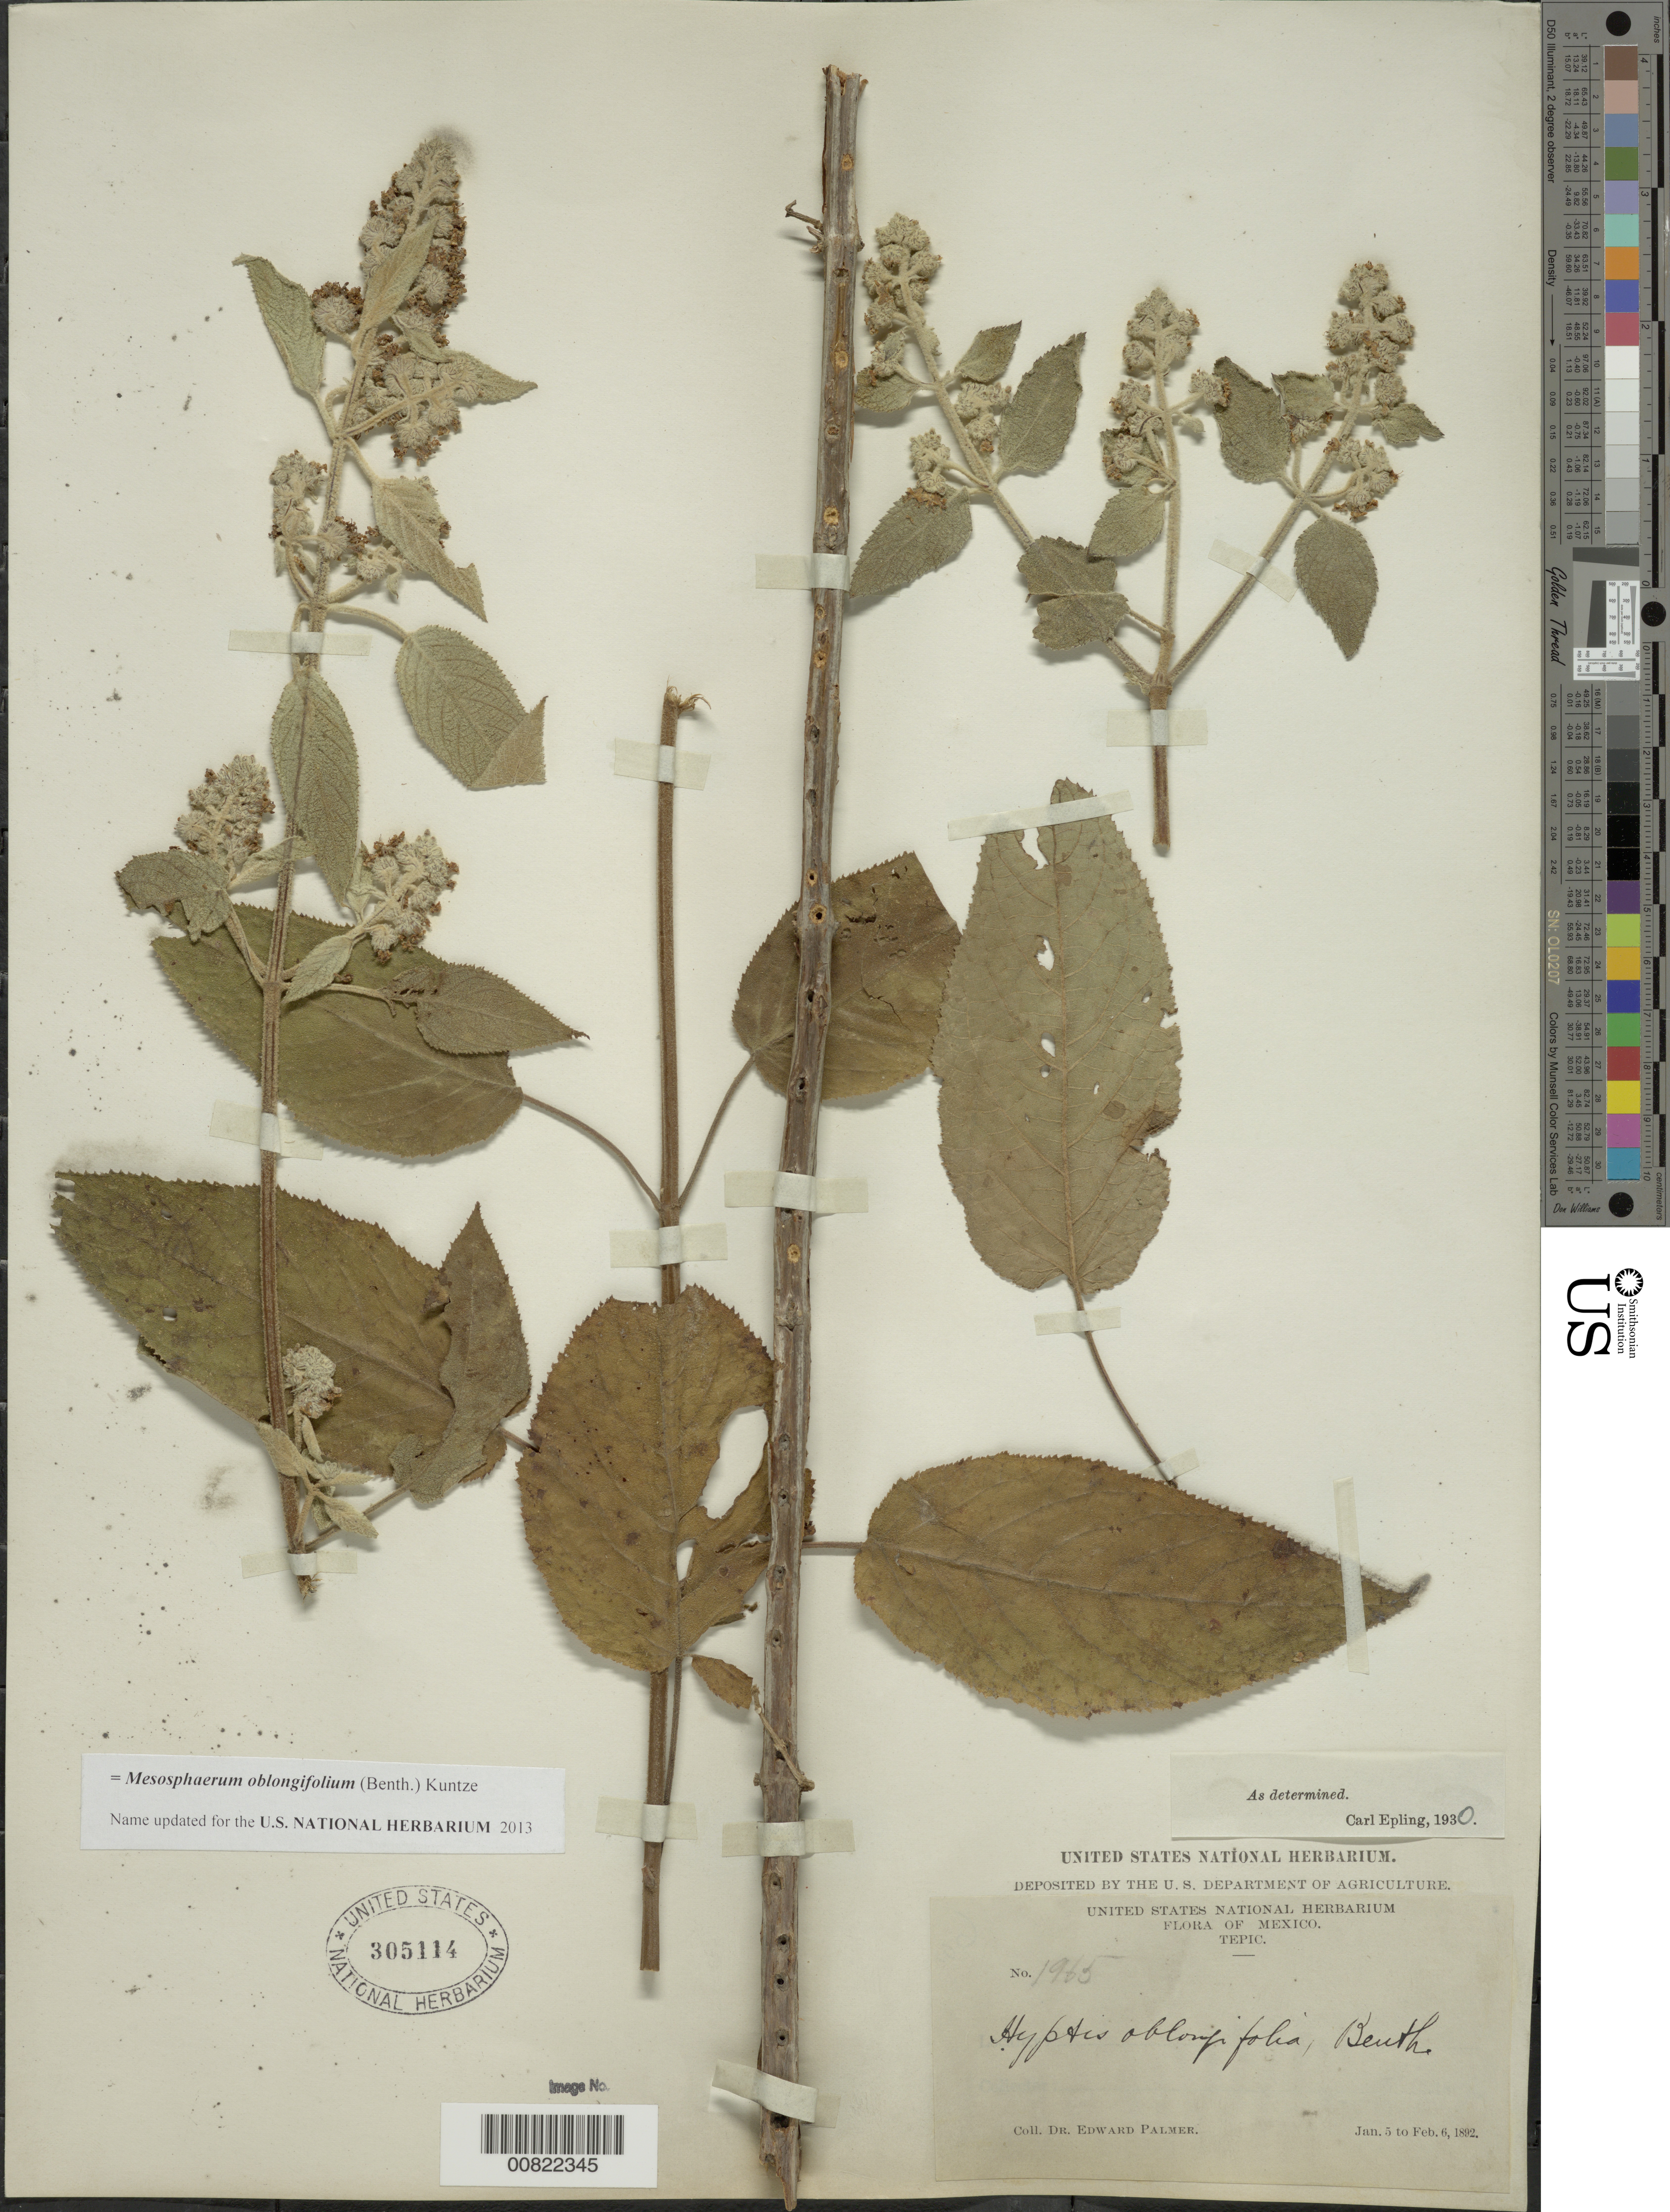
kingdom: Plantae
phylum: Tracheophyta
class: Magnoliopsida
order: Lamiales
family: Lamiaceae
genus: Mesosphaerum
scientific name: Mesosphaerum oblongifolium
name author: (Benth.) Kuntze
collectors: E. Palmer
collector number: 1965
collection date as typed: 05 Jan 1892 to 06 Feb 1892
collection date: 1892-01-05/1892-02-06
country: Mexico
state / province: Nayarit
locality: Tepic, Nayarit.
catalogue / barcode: US 305114